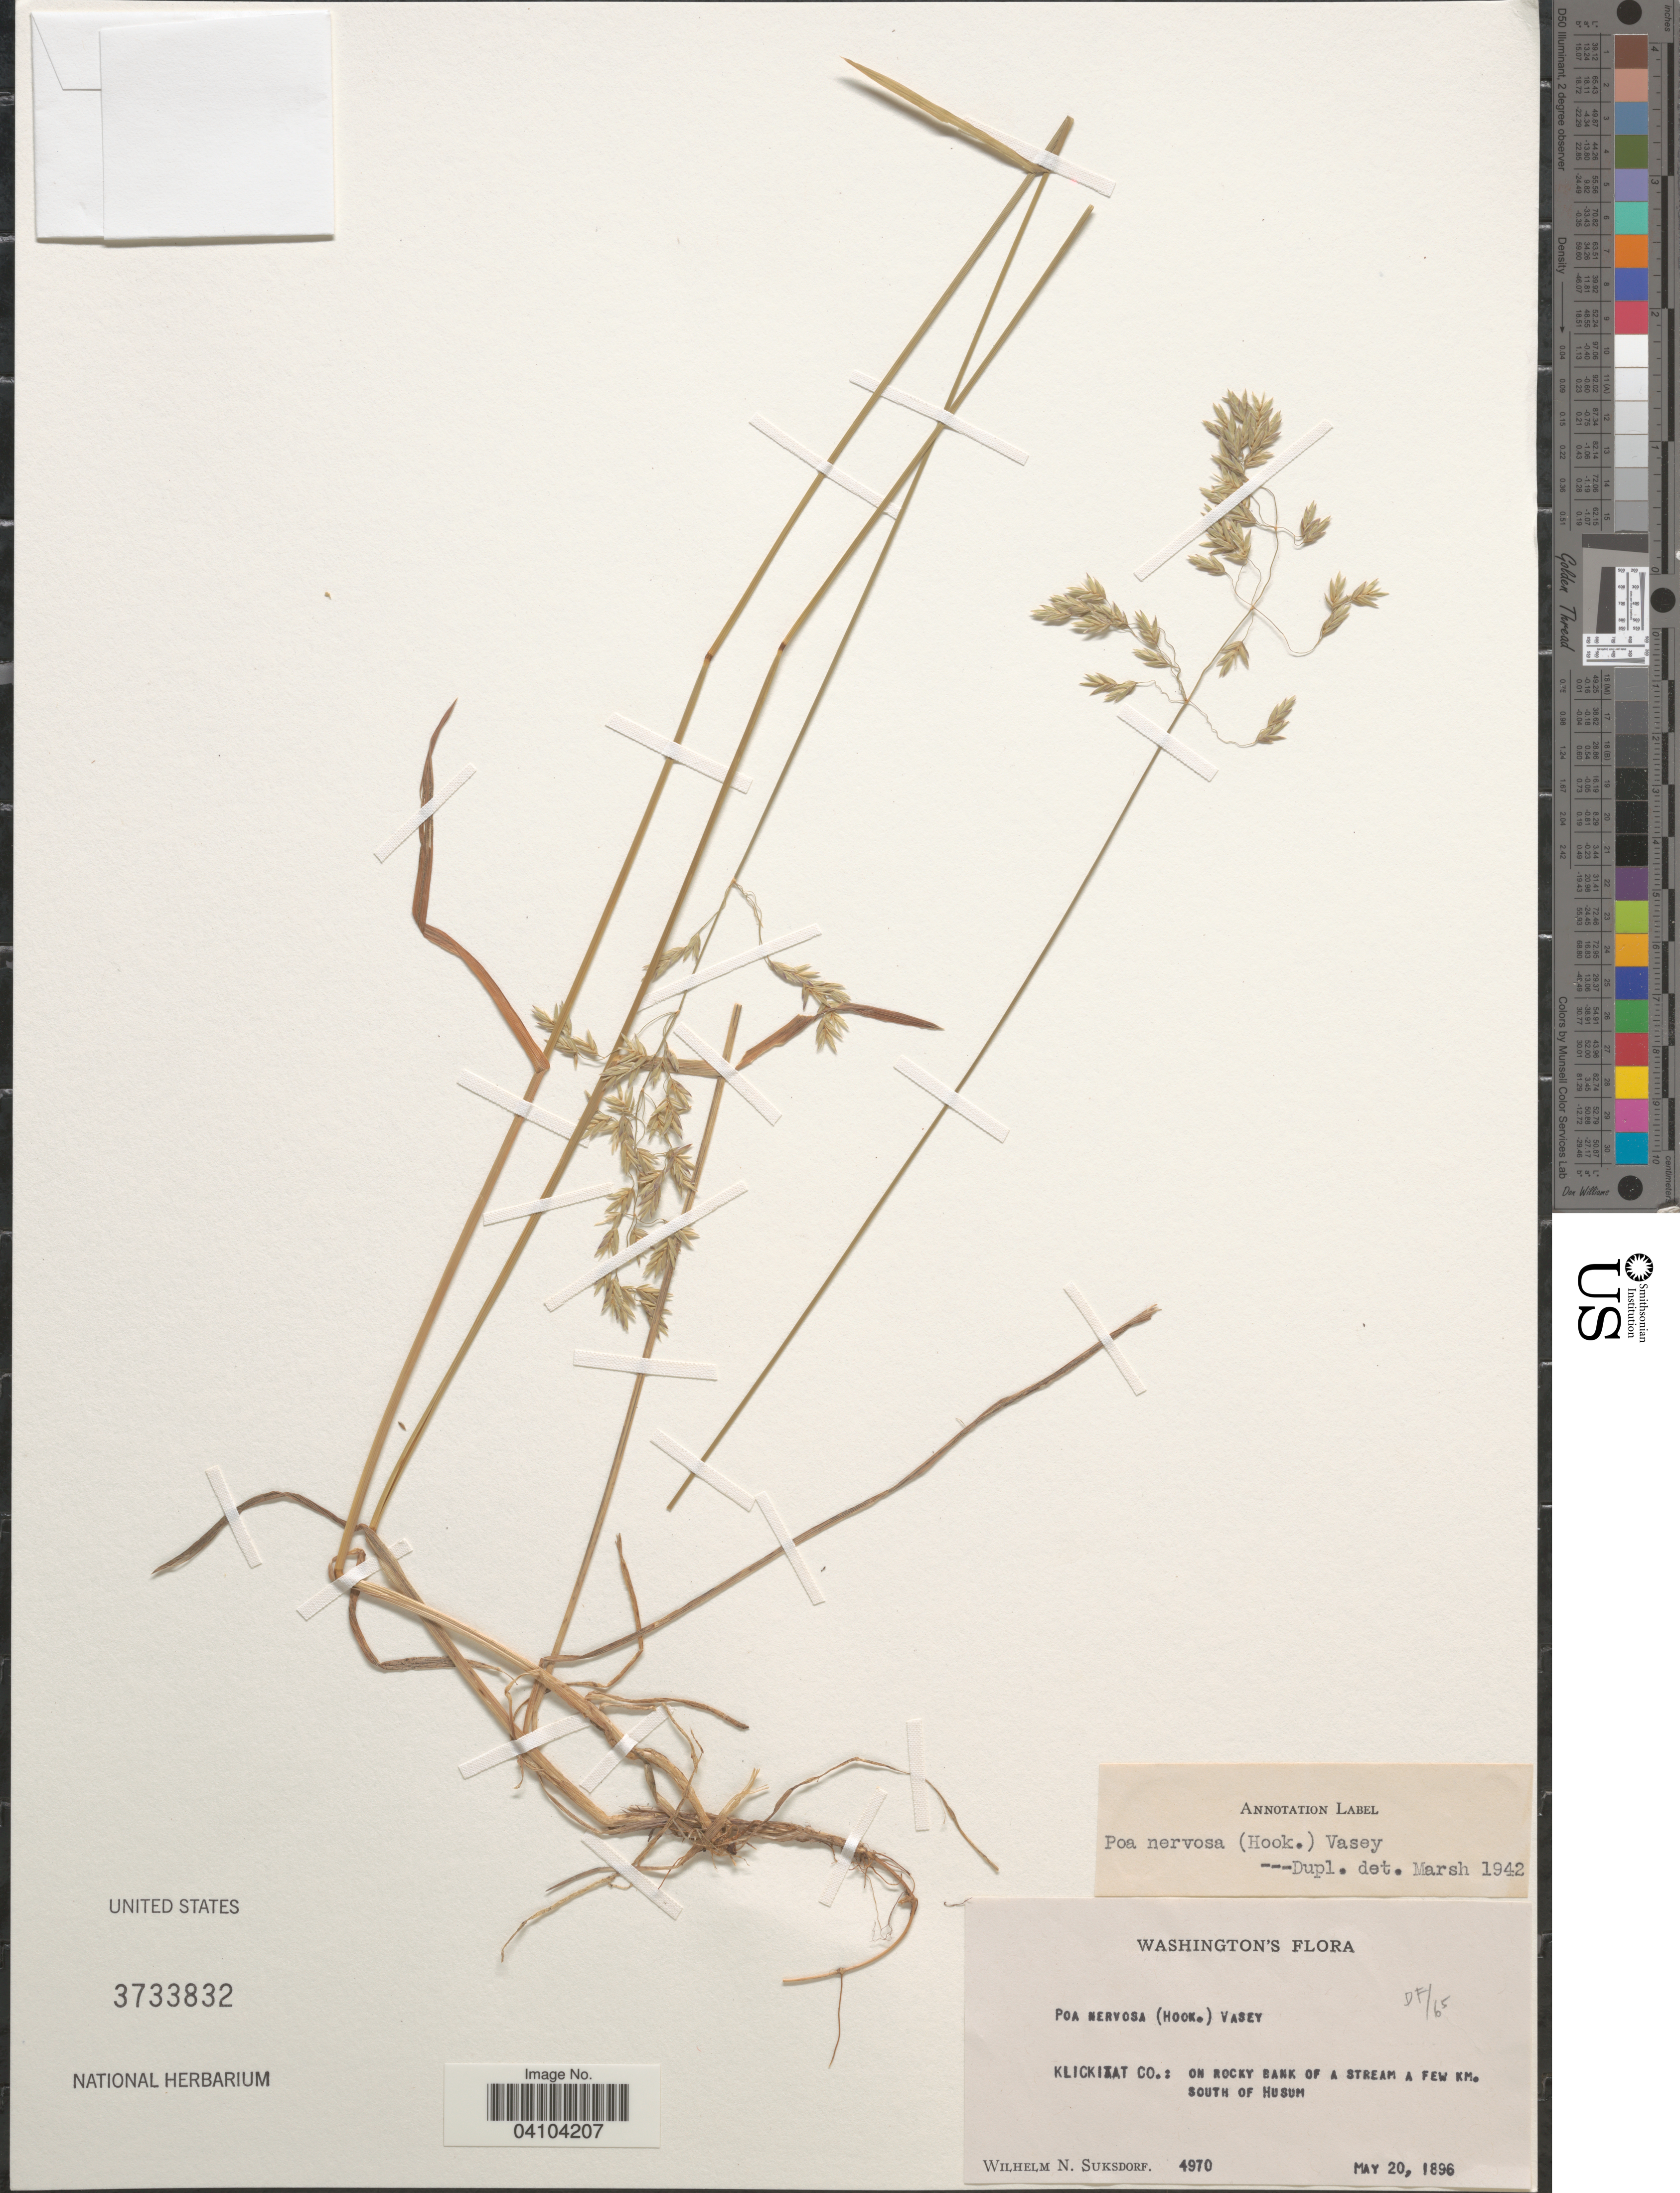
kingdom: Plantae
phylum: Tracheophyta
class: Liliopsida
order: Poales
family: Poaceae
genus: Poa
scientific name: Poa nervosa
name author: (Hook.) Vasey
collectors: W. N. Suksdorf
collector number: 4970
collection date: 1896-05-20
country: United States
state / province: Washington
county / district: Klickitat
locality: Klickitat Co.: On rocky bank of a stream a few km. south of Husum.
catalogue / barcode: US 3733832